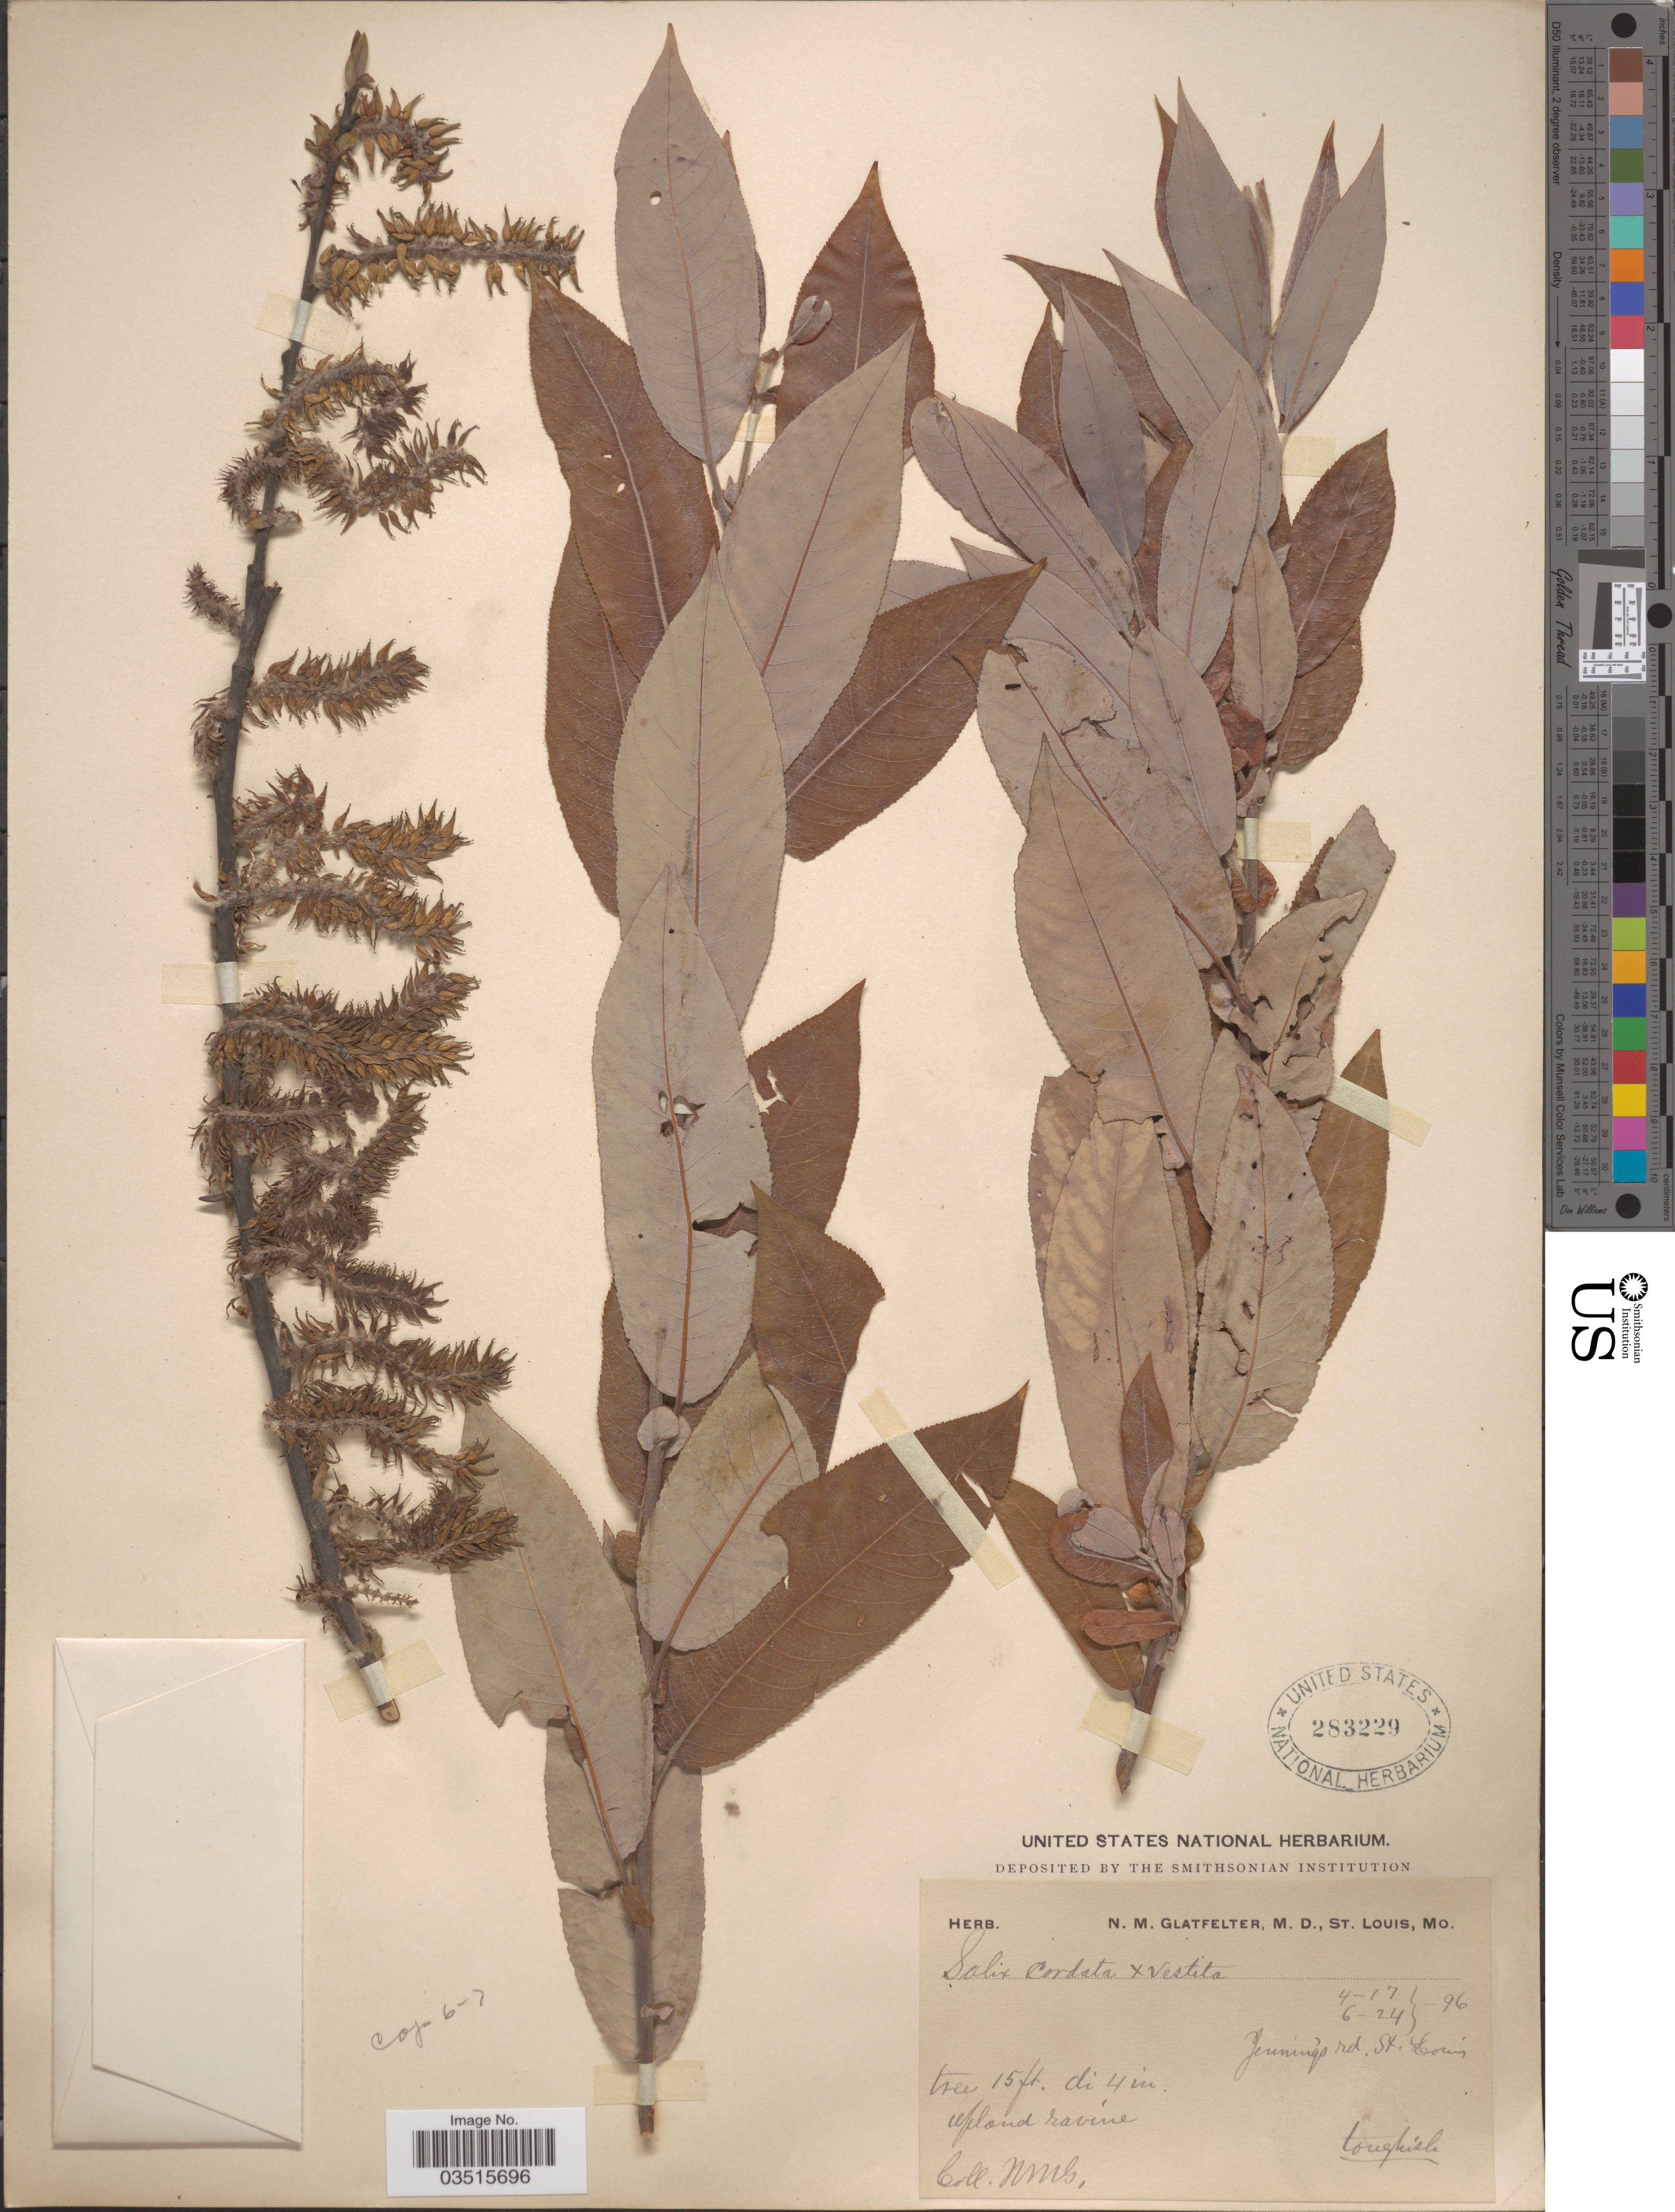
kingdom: Plantae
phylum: Tracheophyta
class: Magnoliopsida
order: Malpighiales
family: Salicaceae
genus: Salix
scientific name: Salix missouriensis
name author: Bebb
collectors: N. M. Glatfelter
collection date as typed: Transcribed d/m/y: 17/4/96 to 24/6/96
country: United States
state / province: Missouri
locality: Jennings rd. St. Louis.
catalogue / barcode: US 283229